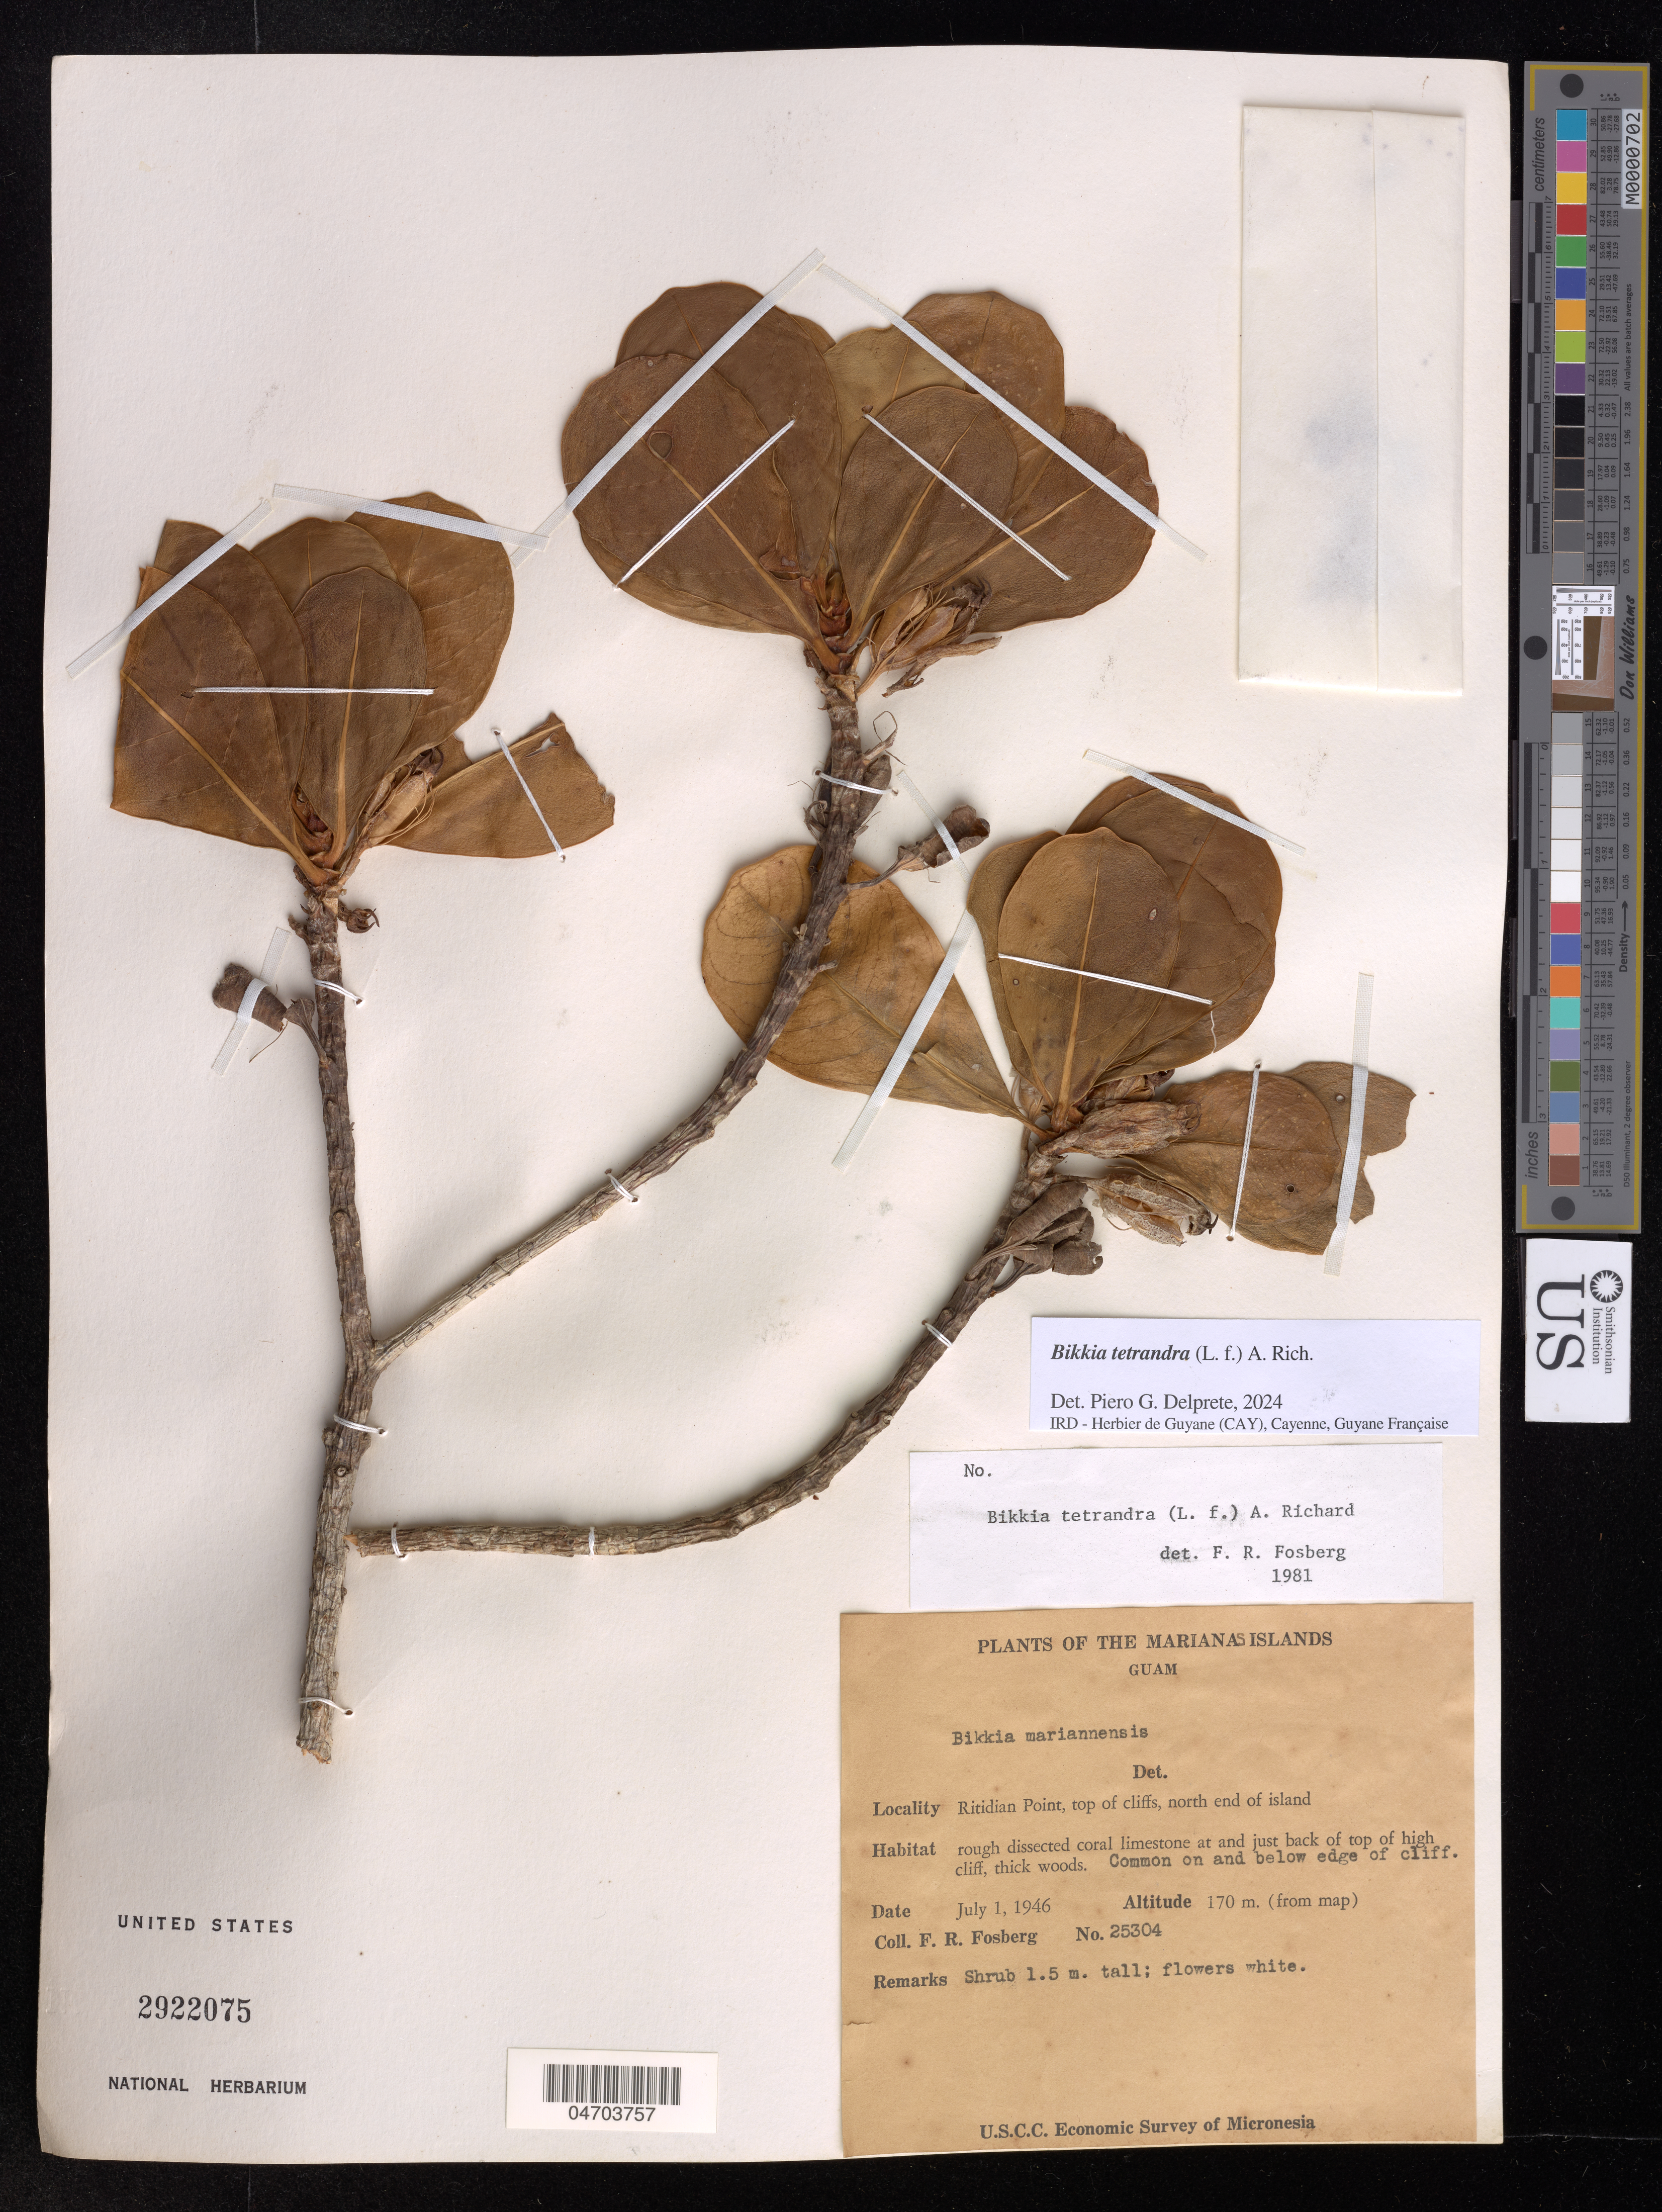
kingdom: Plantae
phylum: Tracheophyta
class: Magnoliopsida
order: Gentianales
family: Rubiaceae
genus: Bikkia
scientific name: Bikkia tetrandra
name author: (L. f.) A. Rich.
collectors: F. R. Fosberg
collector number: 25304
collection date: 1946-07-01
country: Guam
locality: The Marianas Islands. Ritidian Point, top of cliffs, north end of island.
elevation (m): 170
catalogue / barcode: US 2922075